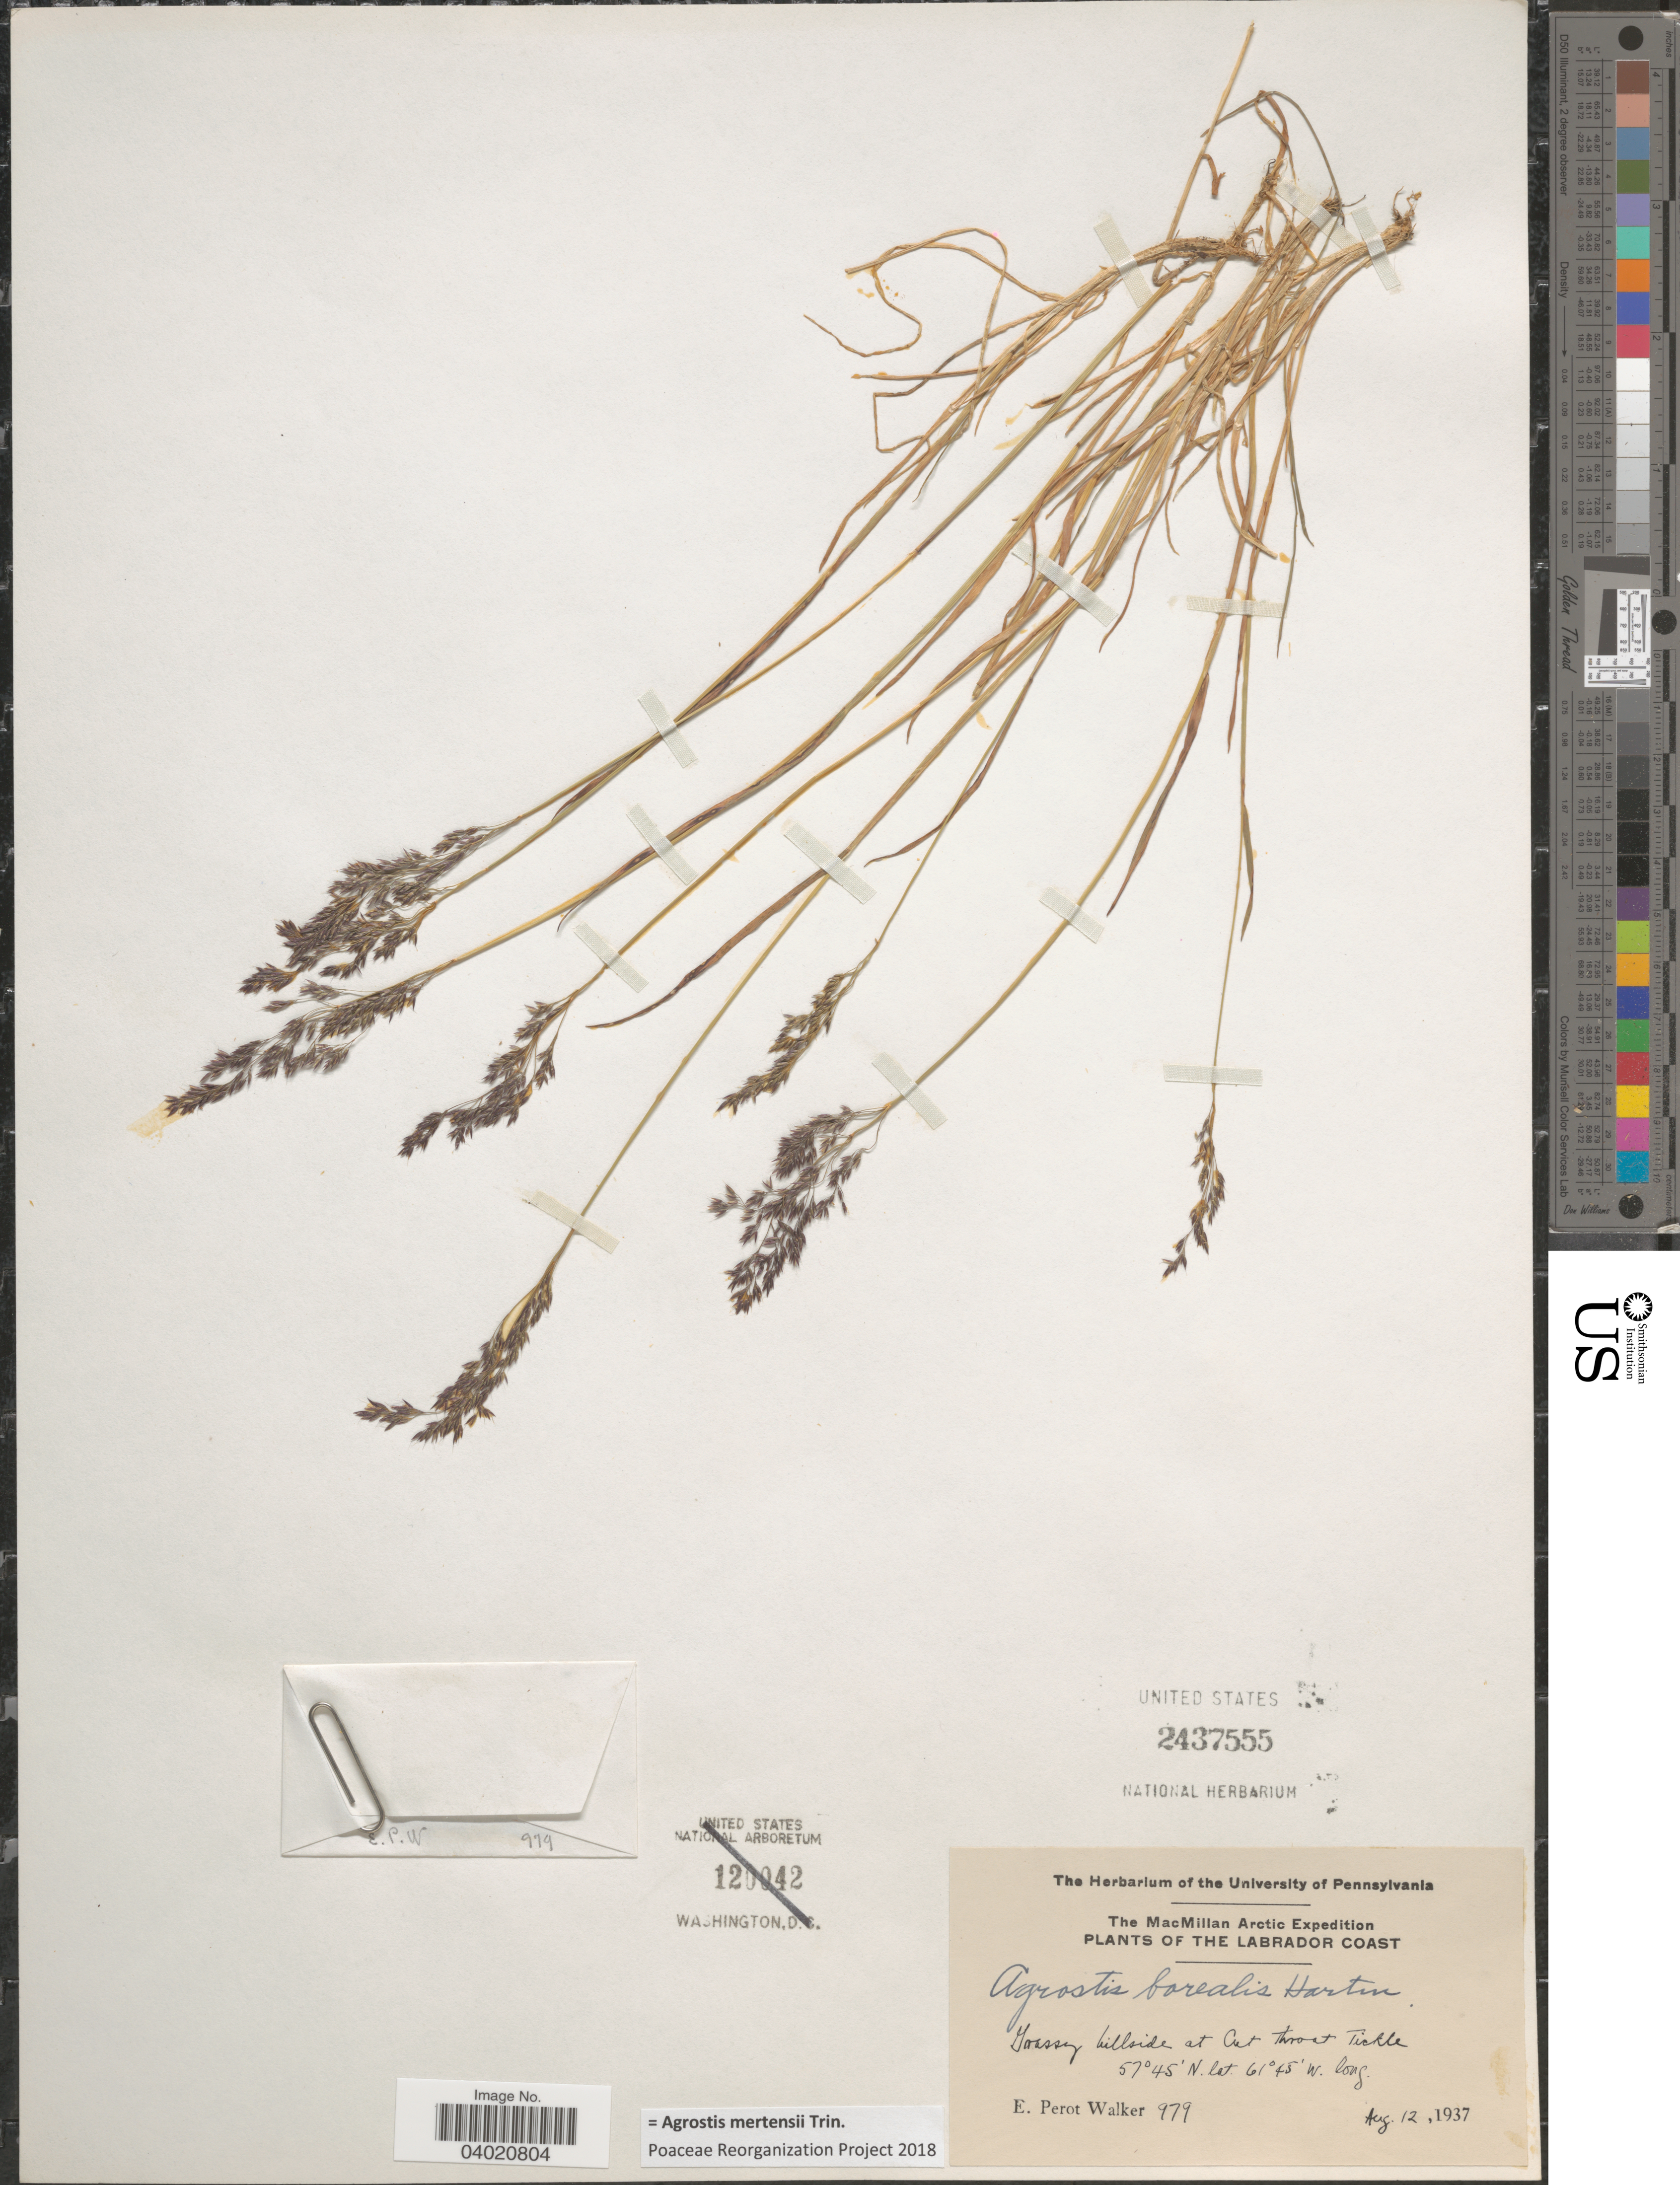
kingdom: Plantae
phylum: Tracheophyta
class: Liliopsida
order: Poales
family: Poaceae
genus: Agrostis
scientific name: Agrostis mertensii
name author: Trin.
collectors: E. Walker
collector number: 979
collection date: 1937-08-12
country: Canada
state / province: Newfoundland and Labrador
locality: The Labrador Coast. Grassy hillside at Cut Throat Tickle.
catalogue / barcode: US 2437555